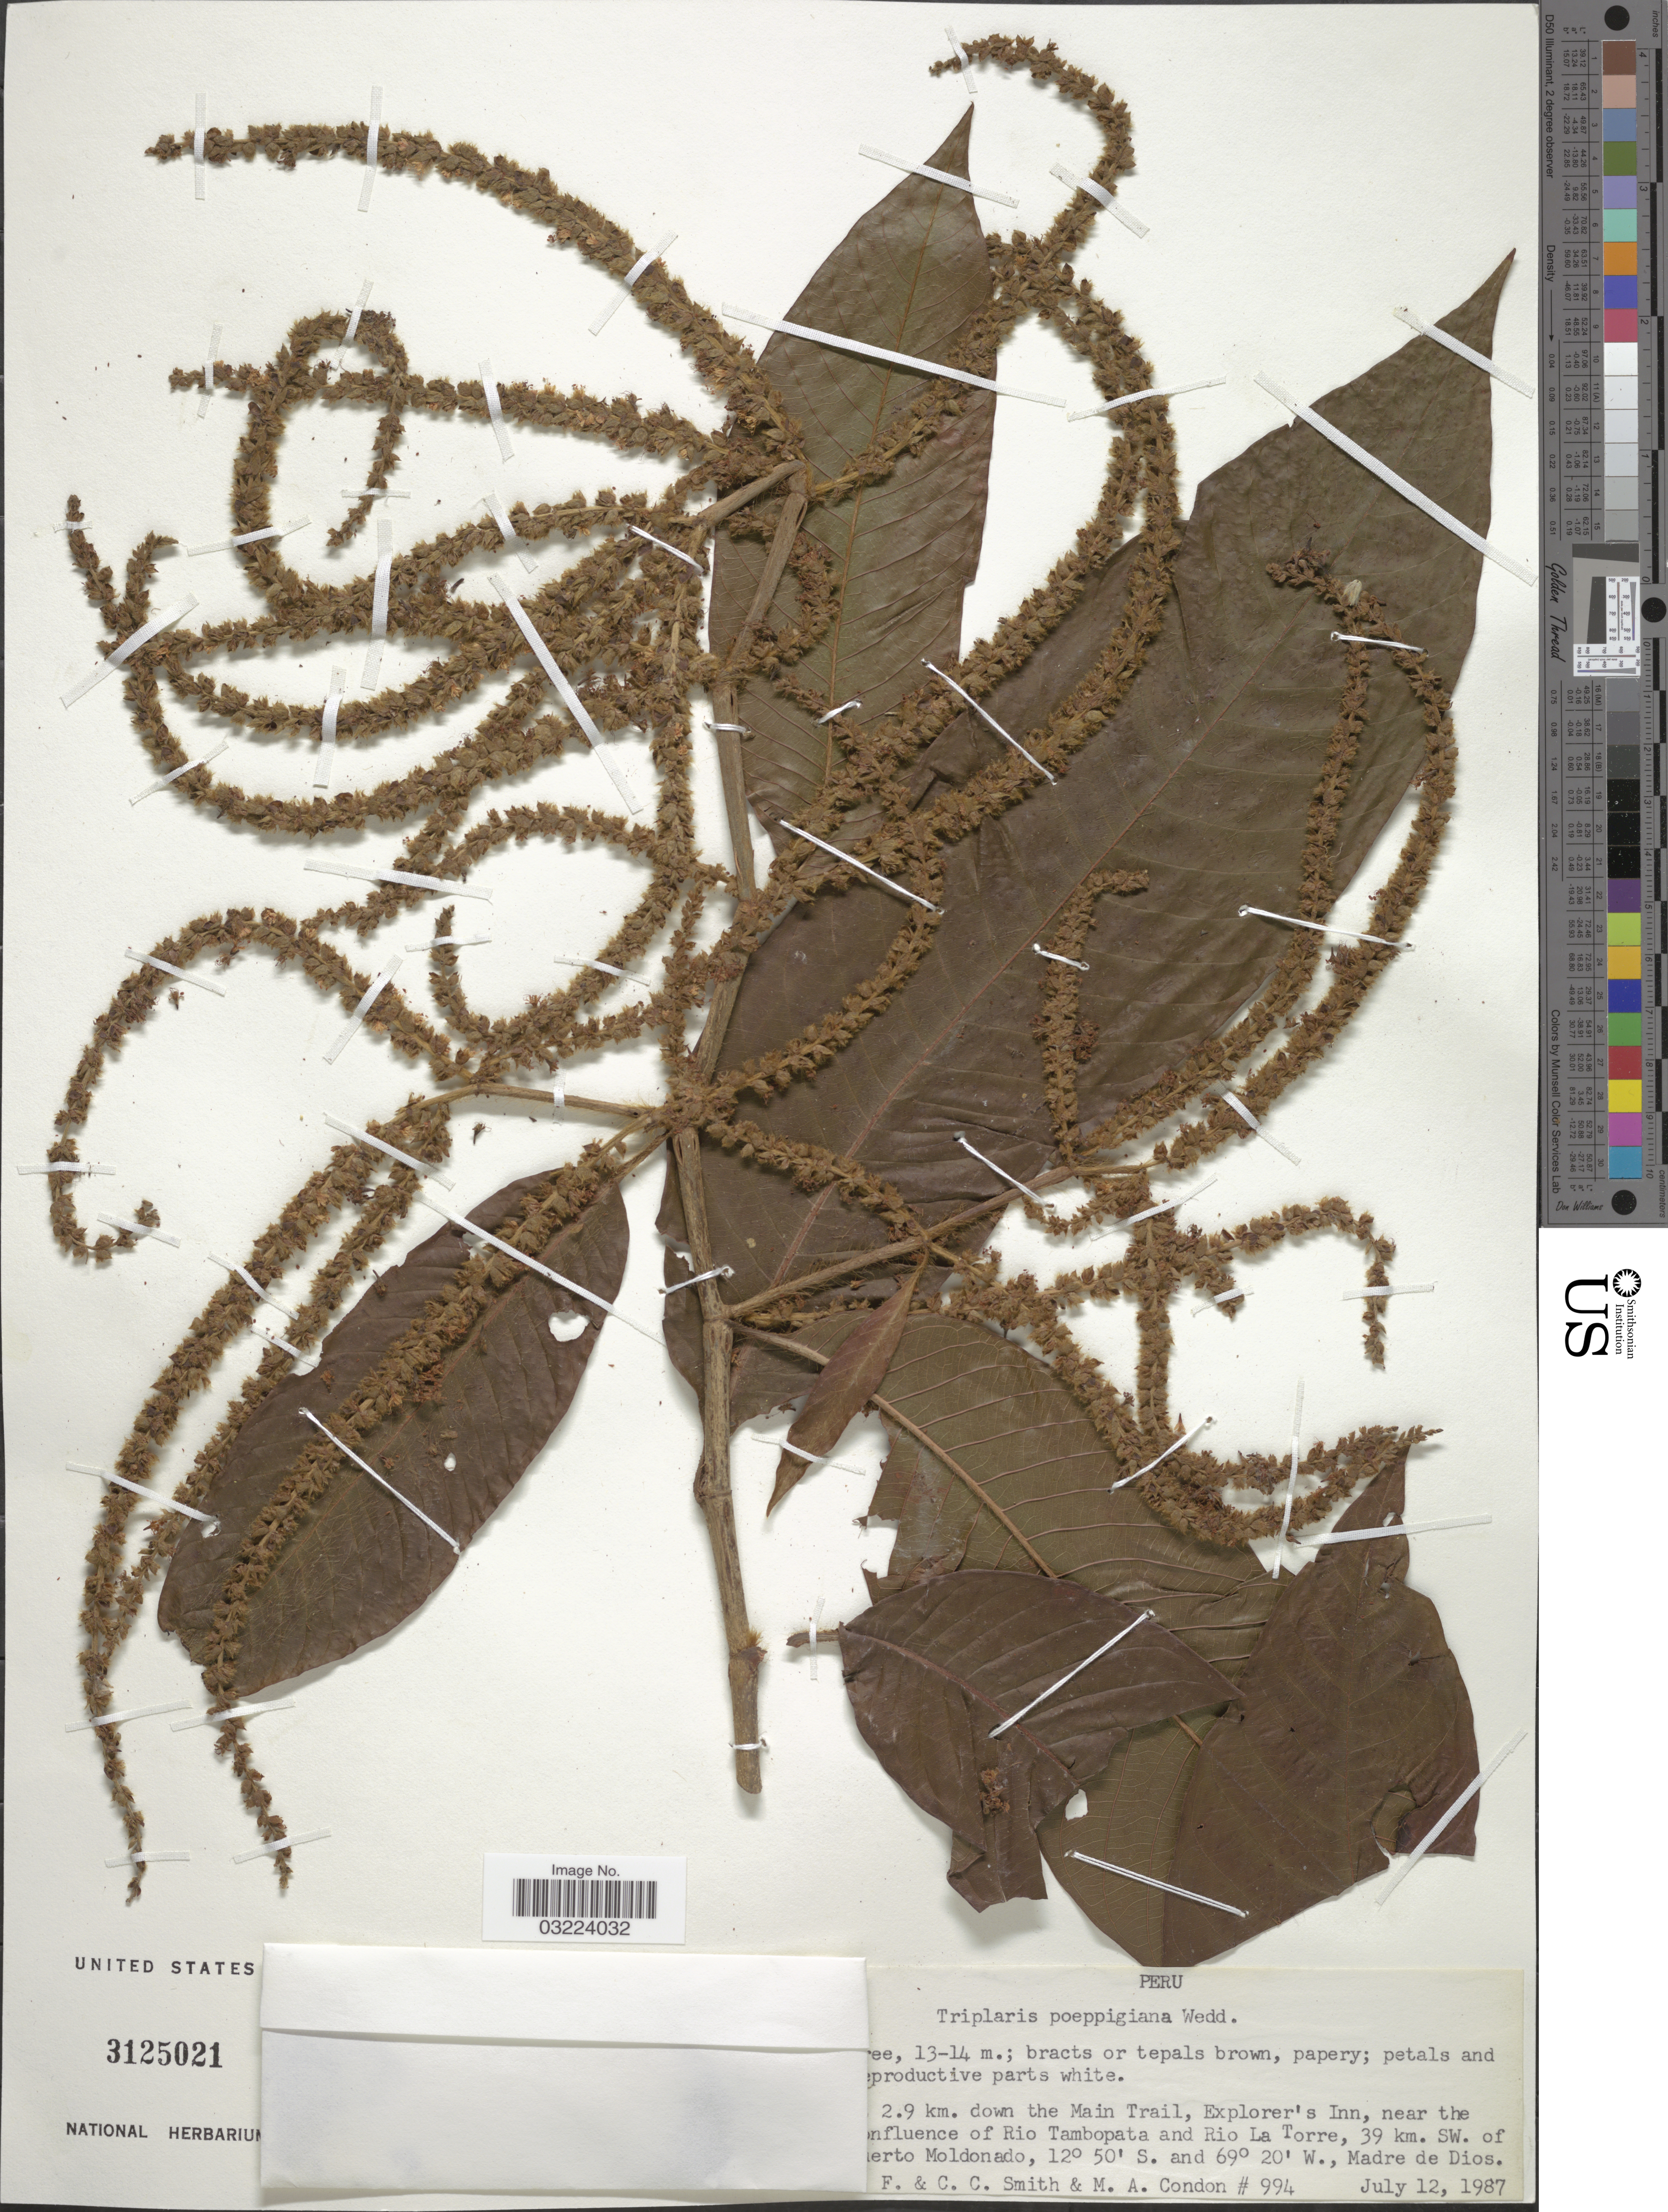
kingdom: Plantae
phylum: Tracheophyta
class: Magnoliopsida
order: Caryophyllales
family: Polygonaceae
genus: Triplaris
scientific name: Triplaris poeppigiana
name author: Wedd.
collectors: S.F. Smith, C. C. Smith & M. Condon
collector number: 994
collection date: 1987-07-12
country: Peru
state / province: Madre de Dios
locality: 2.9 km. down the Main Trail, Explorer's Inn, near the confluence of Rio Tambopata and Rio La Torre, 39 km. SW. of Puerto Moldonado.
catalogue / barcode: US 3125021